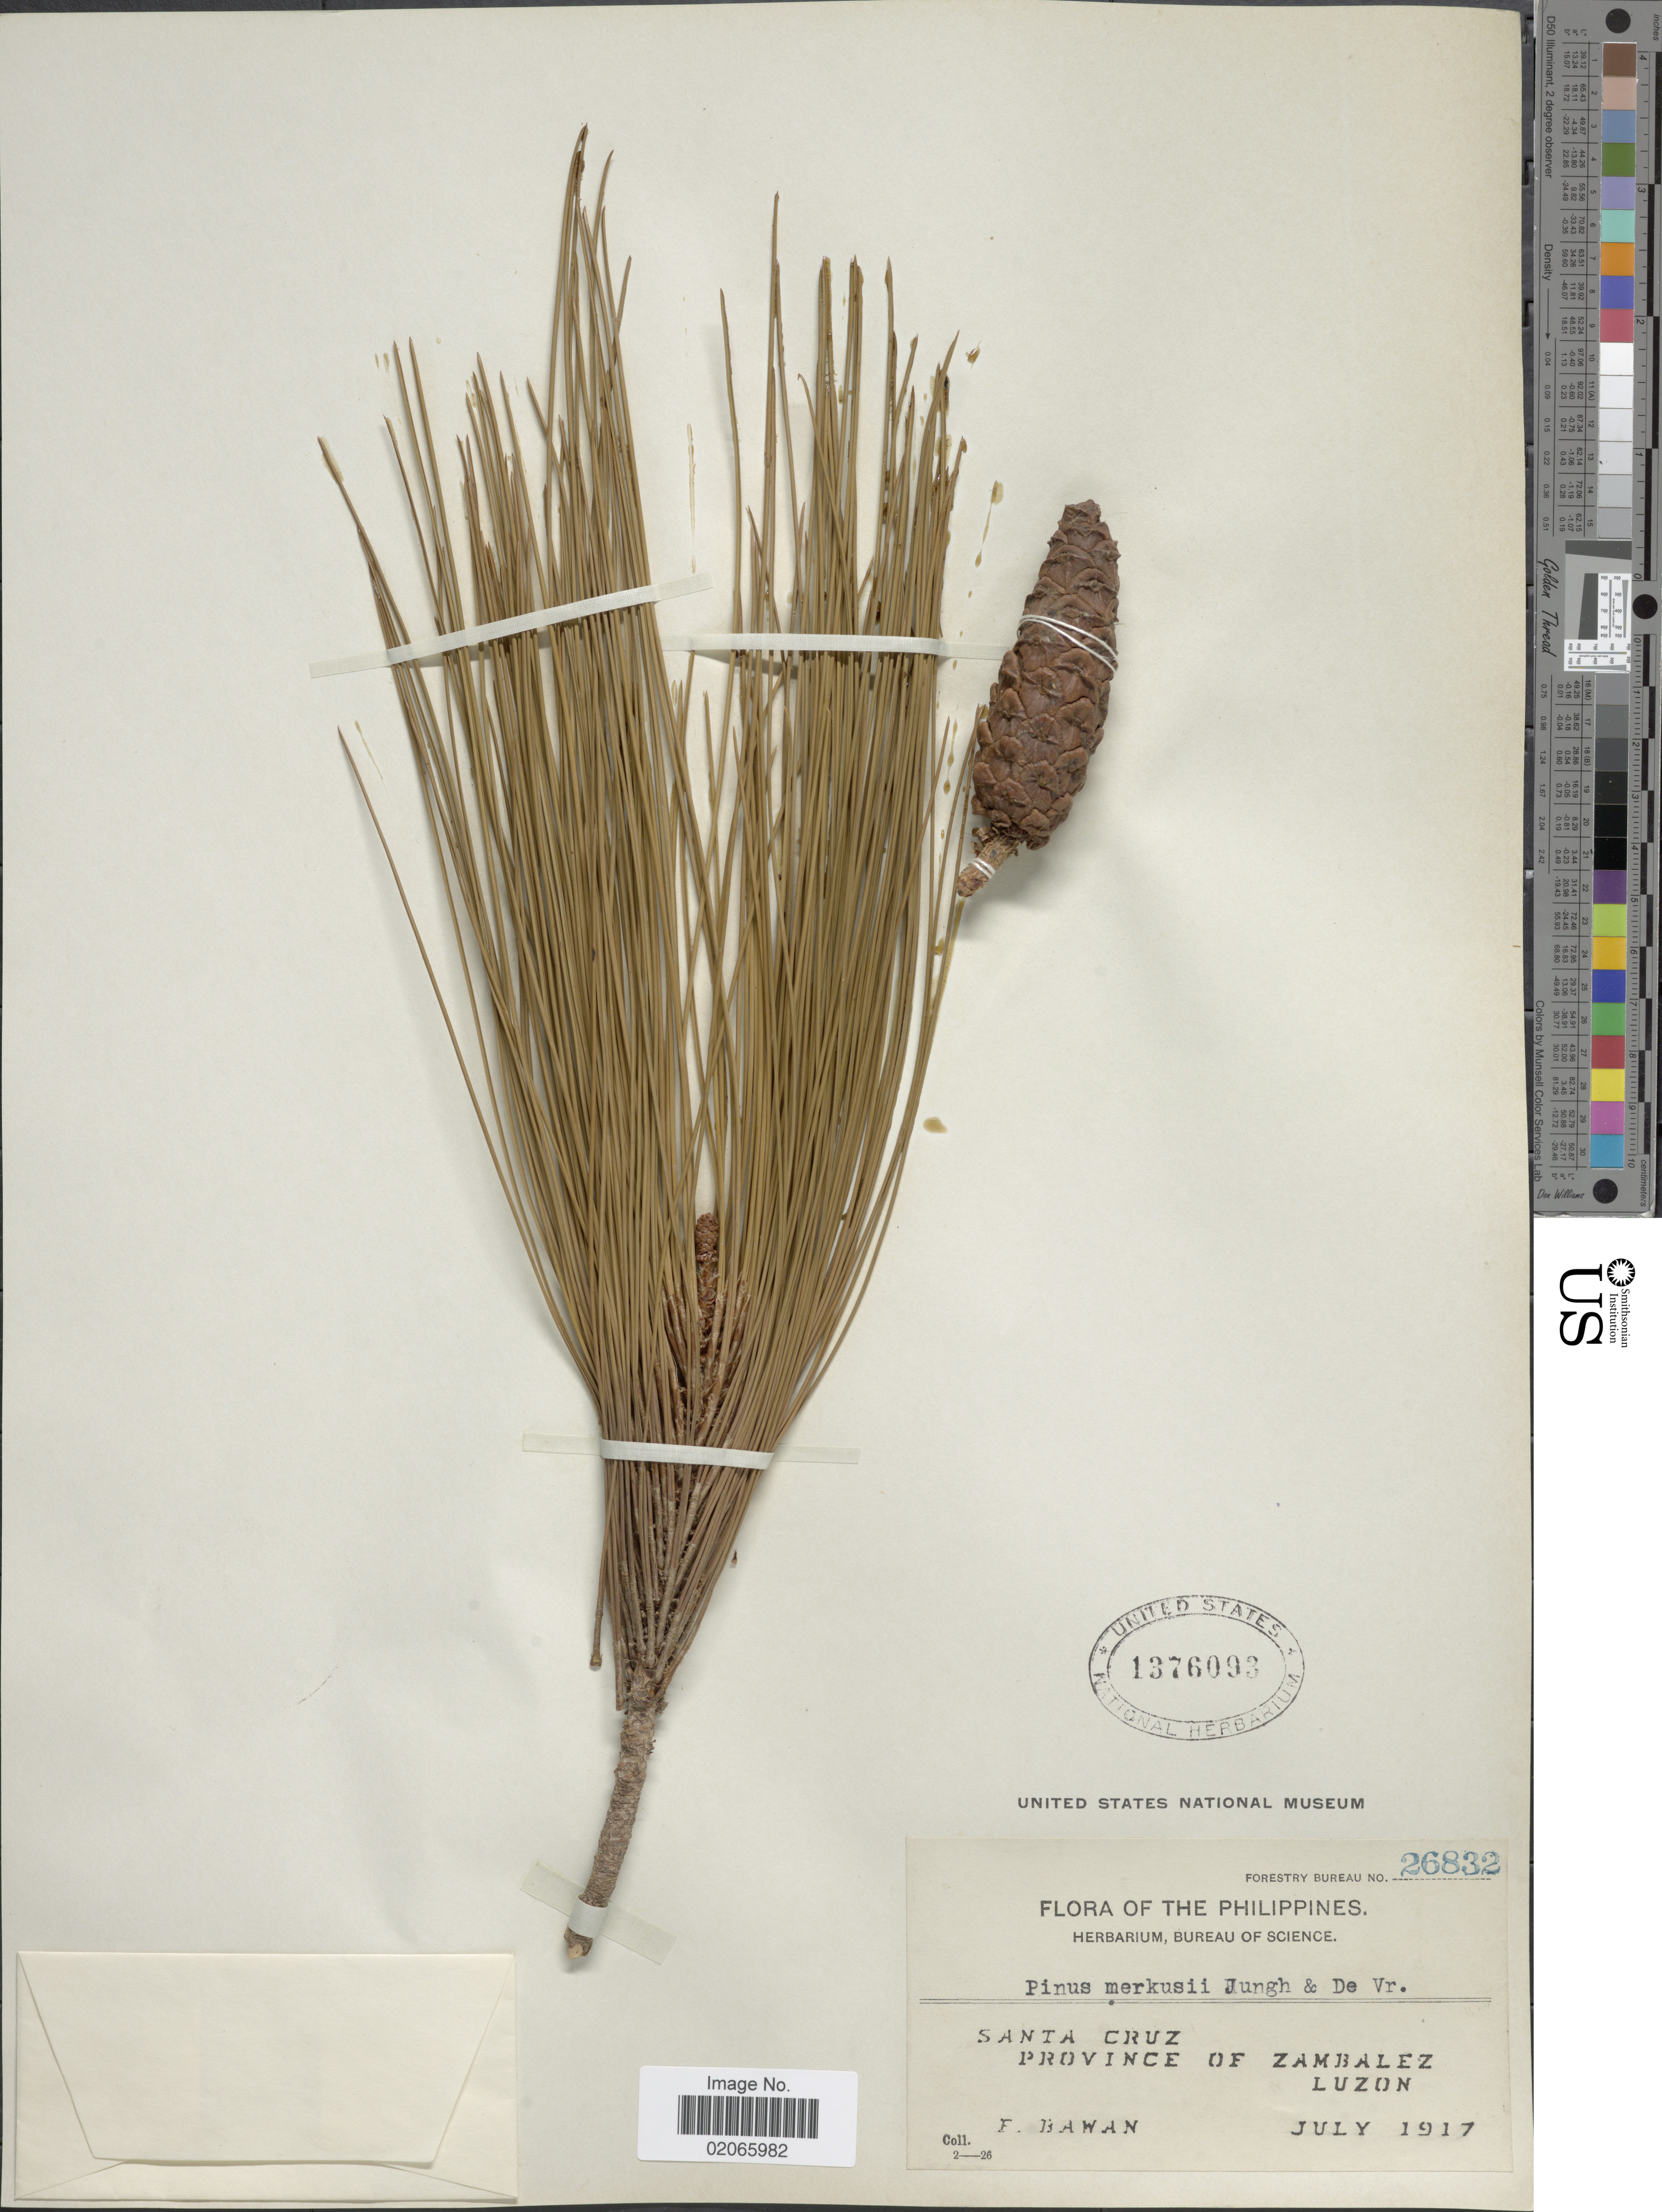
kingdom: Plantae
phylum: Tracheophyta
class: Pinopsida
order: Pinales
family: Pinaceae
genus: Pinus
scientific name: Pinus merkusii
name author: Jungh. & DeVries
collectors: F. Bawan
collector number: Forestry Bureau26832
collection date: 1917-07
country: Philippines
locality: Santa Cruz. Province of Zambales Luzon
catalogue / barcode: US 1376093